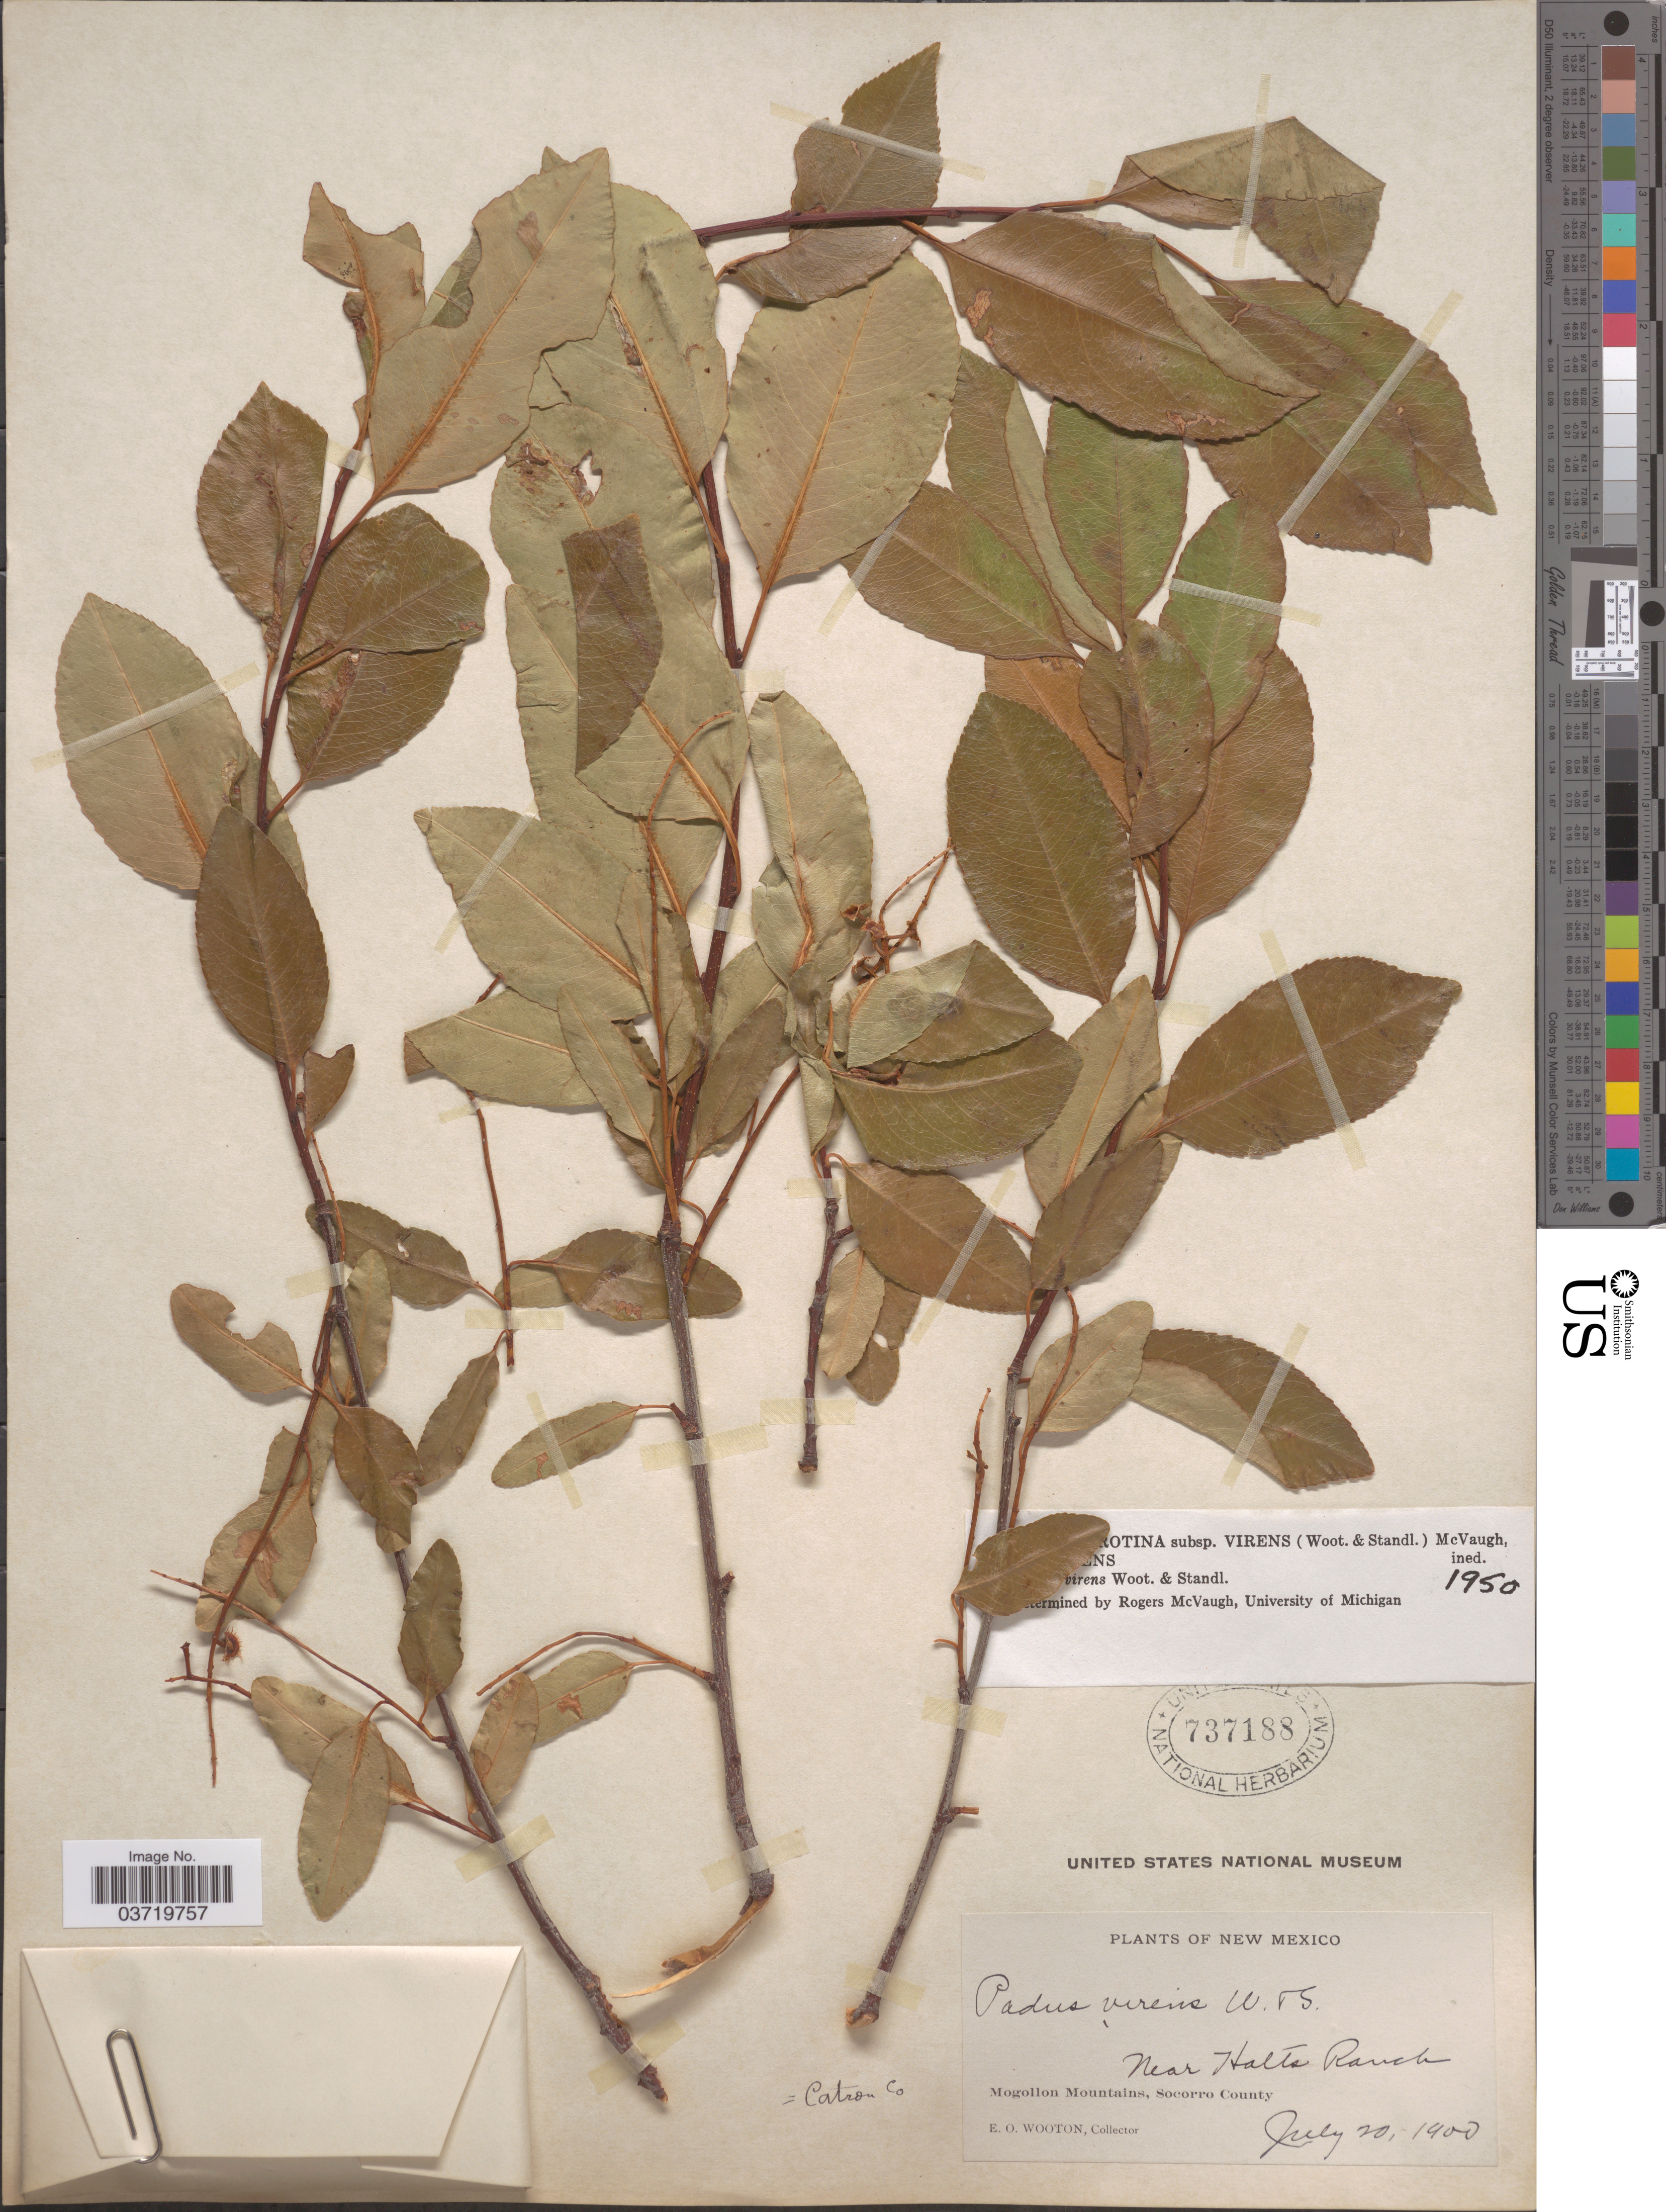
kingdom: Plantae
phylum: Tracheophyta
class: Magnoliopsida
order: Rosales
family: Rosaceae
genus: Prunus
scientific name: Prunus serotina var. rufula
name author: (Wooton & Standl.) McVaugh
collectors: E. O. Wooton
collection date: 1900-07-20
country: United States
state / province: New Mexico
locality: Near Halts Ranch. Mogollon Mountains, Socorro County. Catron Co.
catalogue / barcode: US 737188